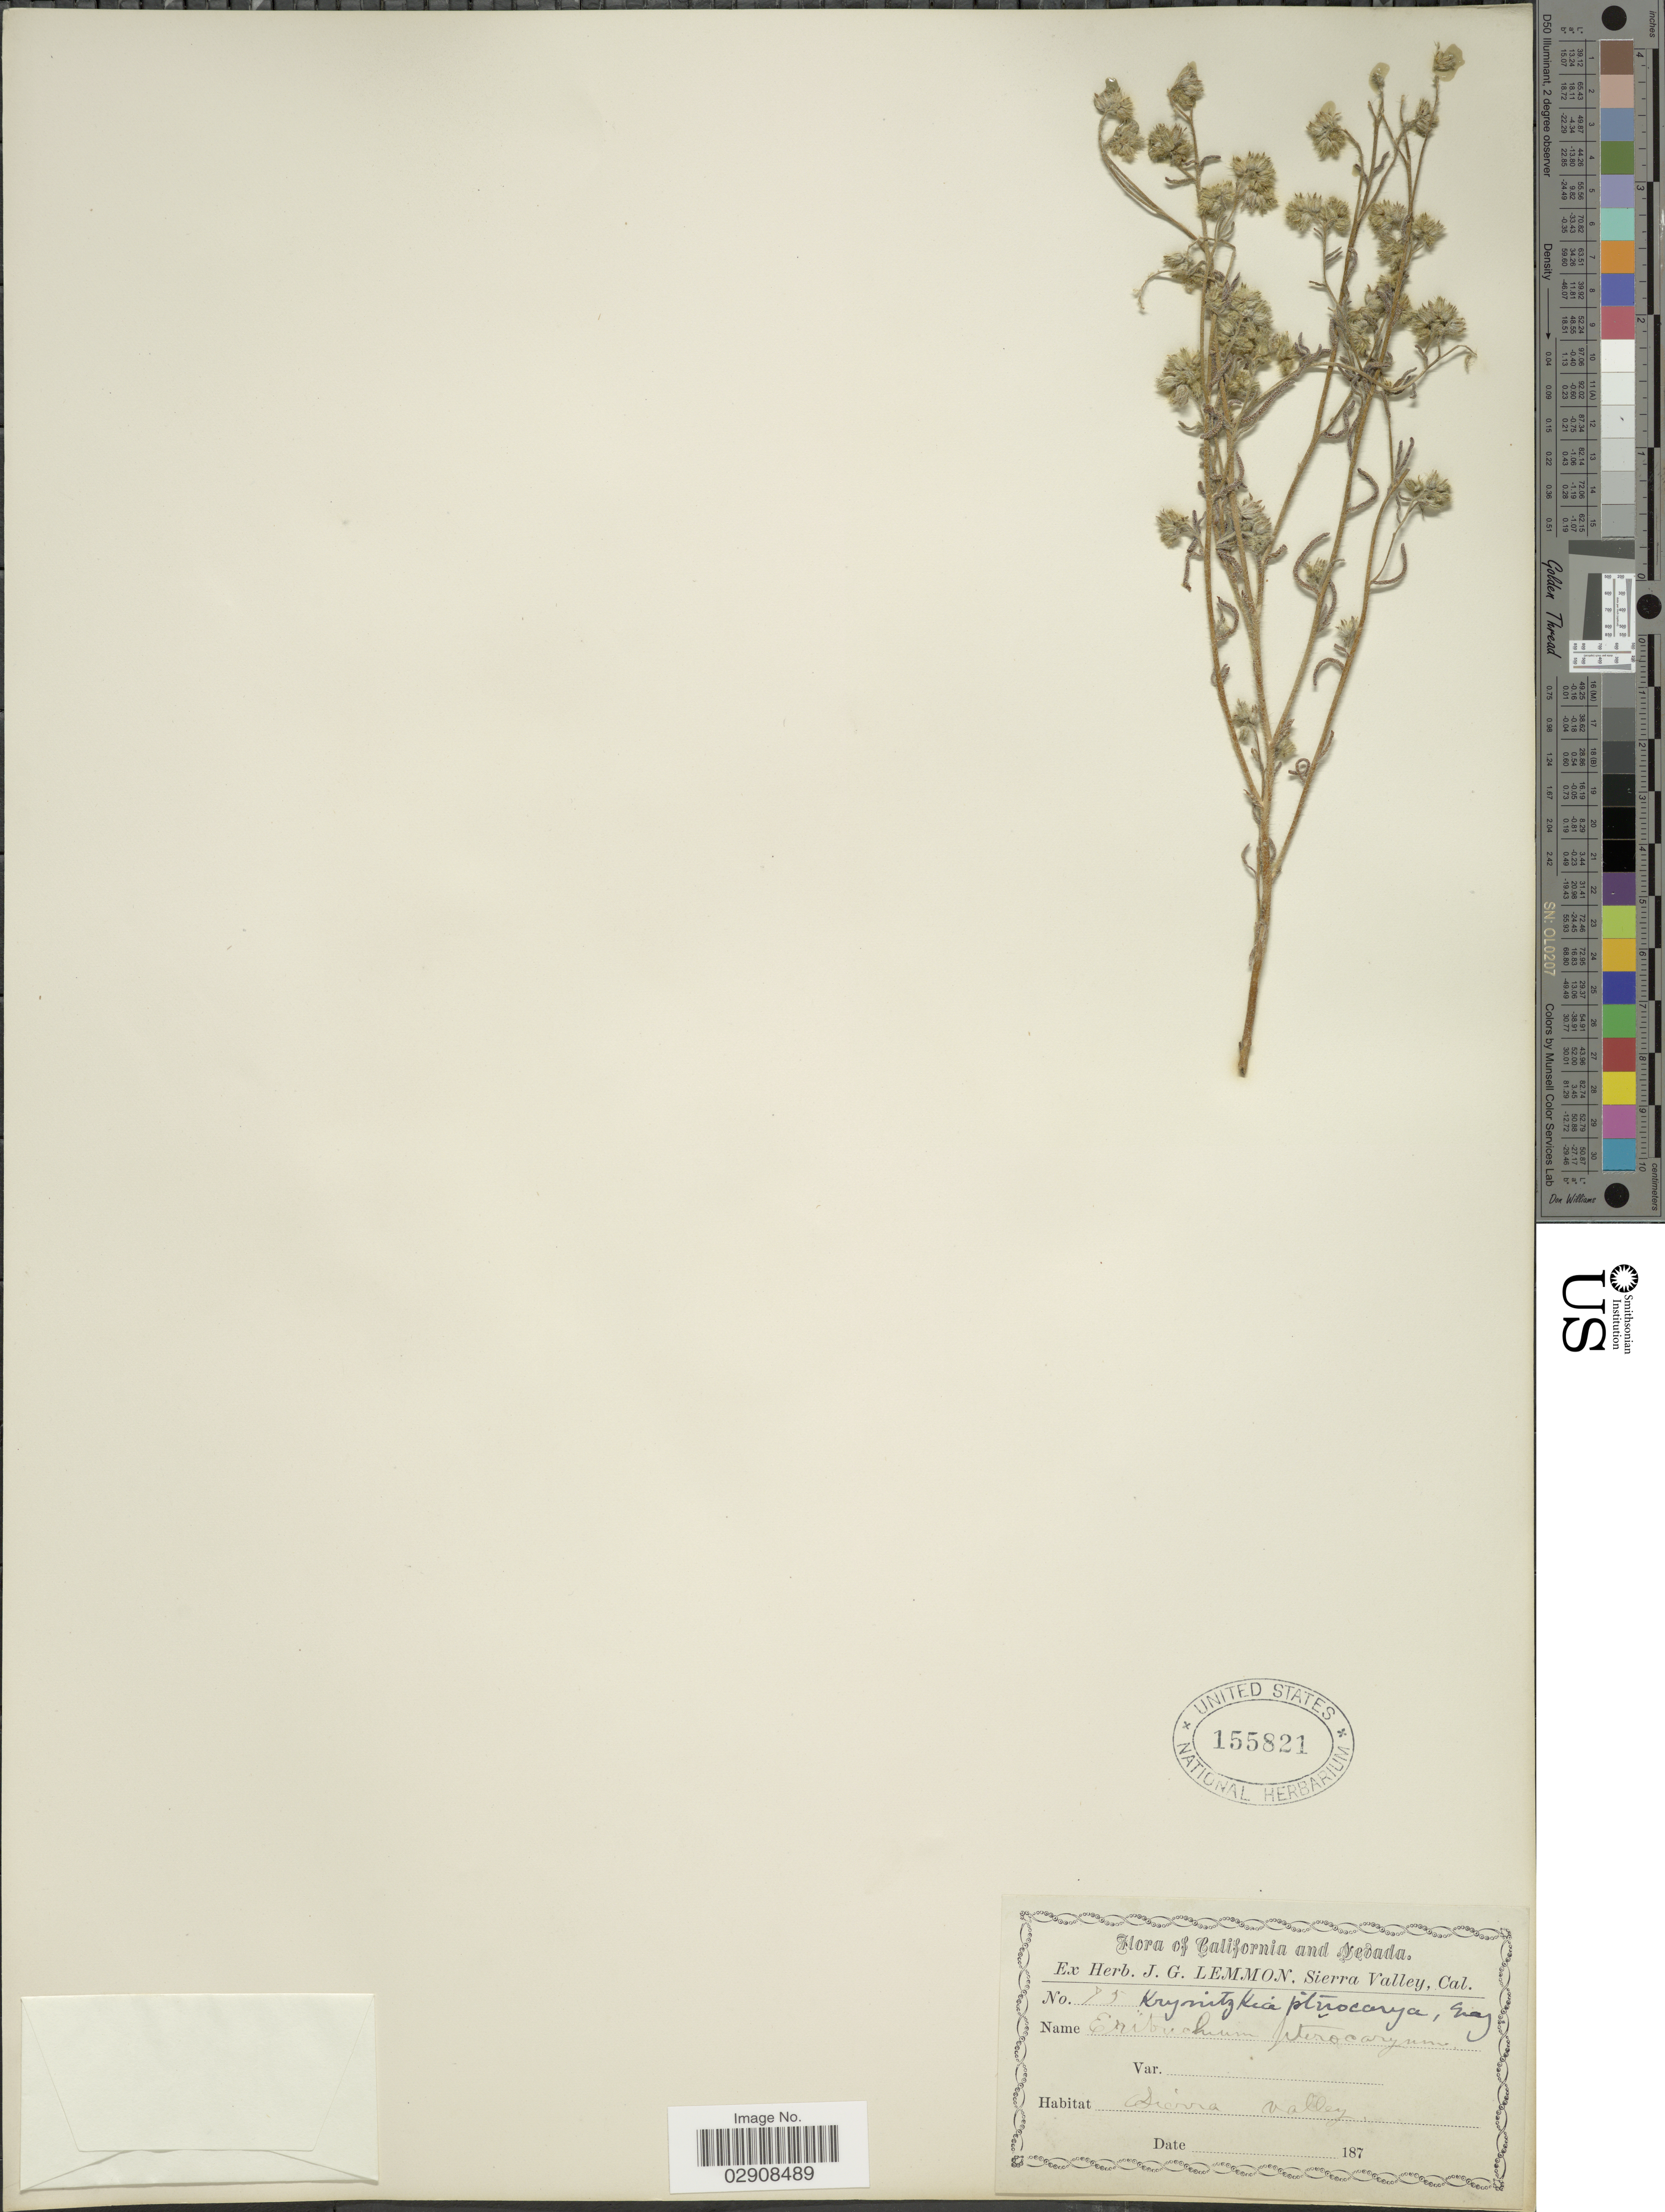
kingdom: Plantae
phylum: Tracheophyta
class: Magnoliopsida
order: Boraginales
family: Boraginaceae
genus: Cryptantha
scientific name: Cryptantha pterocarya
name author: (Torr.) Greene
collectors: ex herb. Lemmon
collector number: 75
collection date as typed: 187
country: United States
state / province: California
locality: Sierra Valley.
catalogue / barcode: US 155821